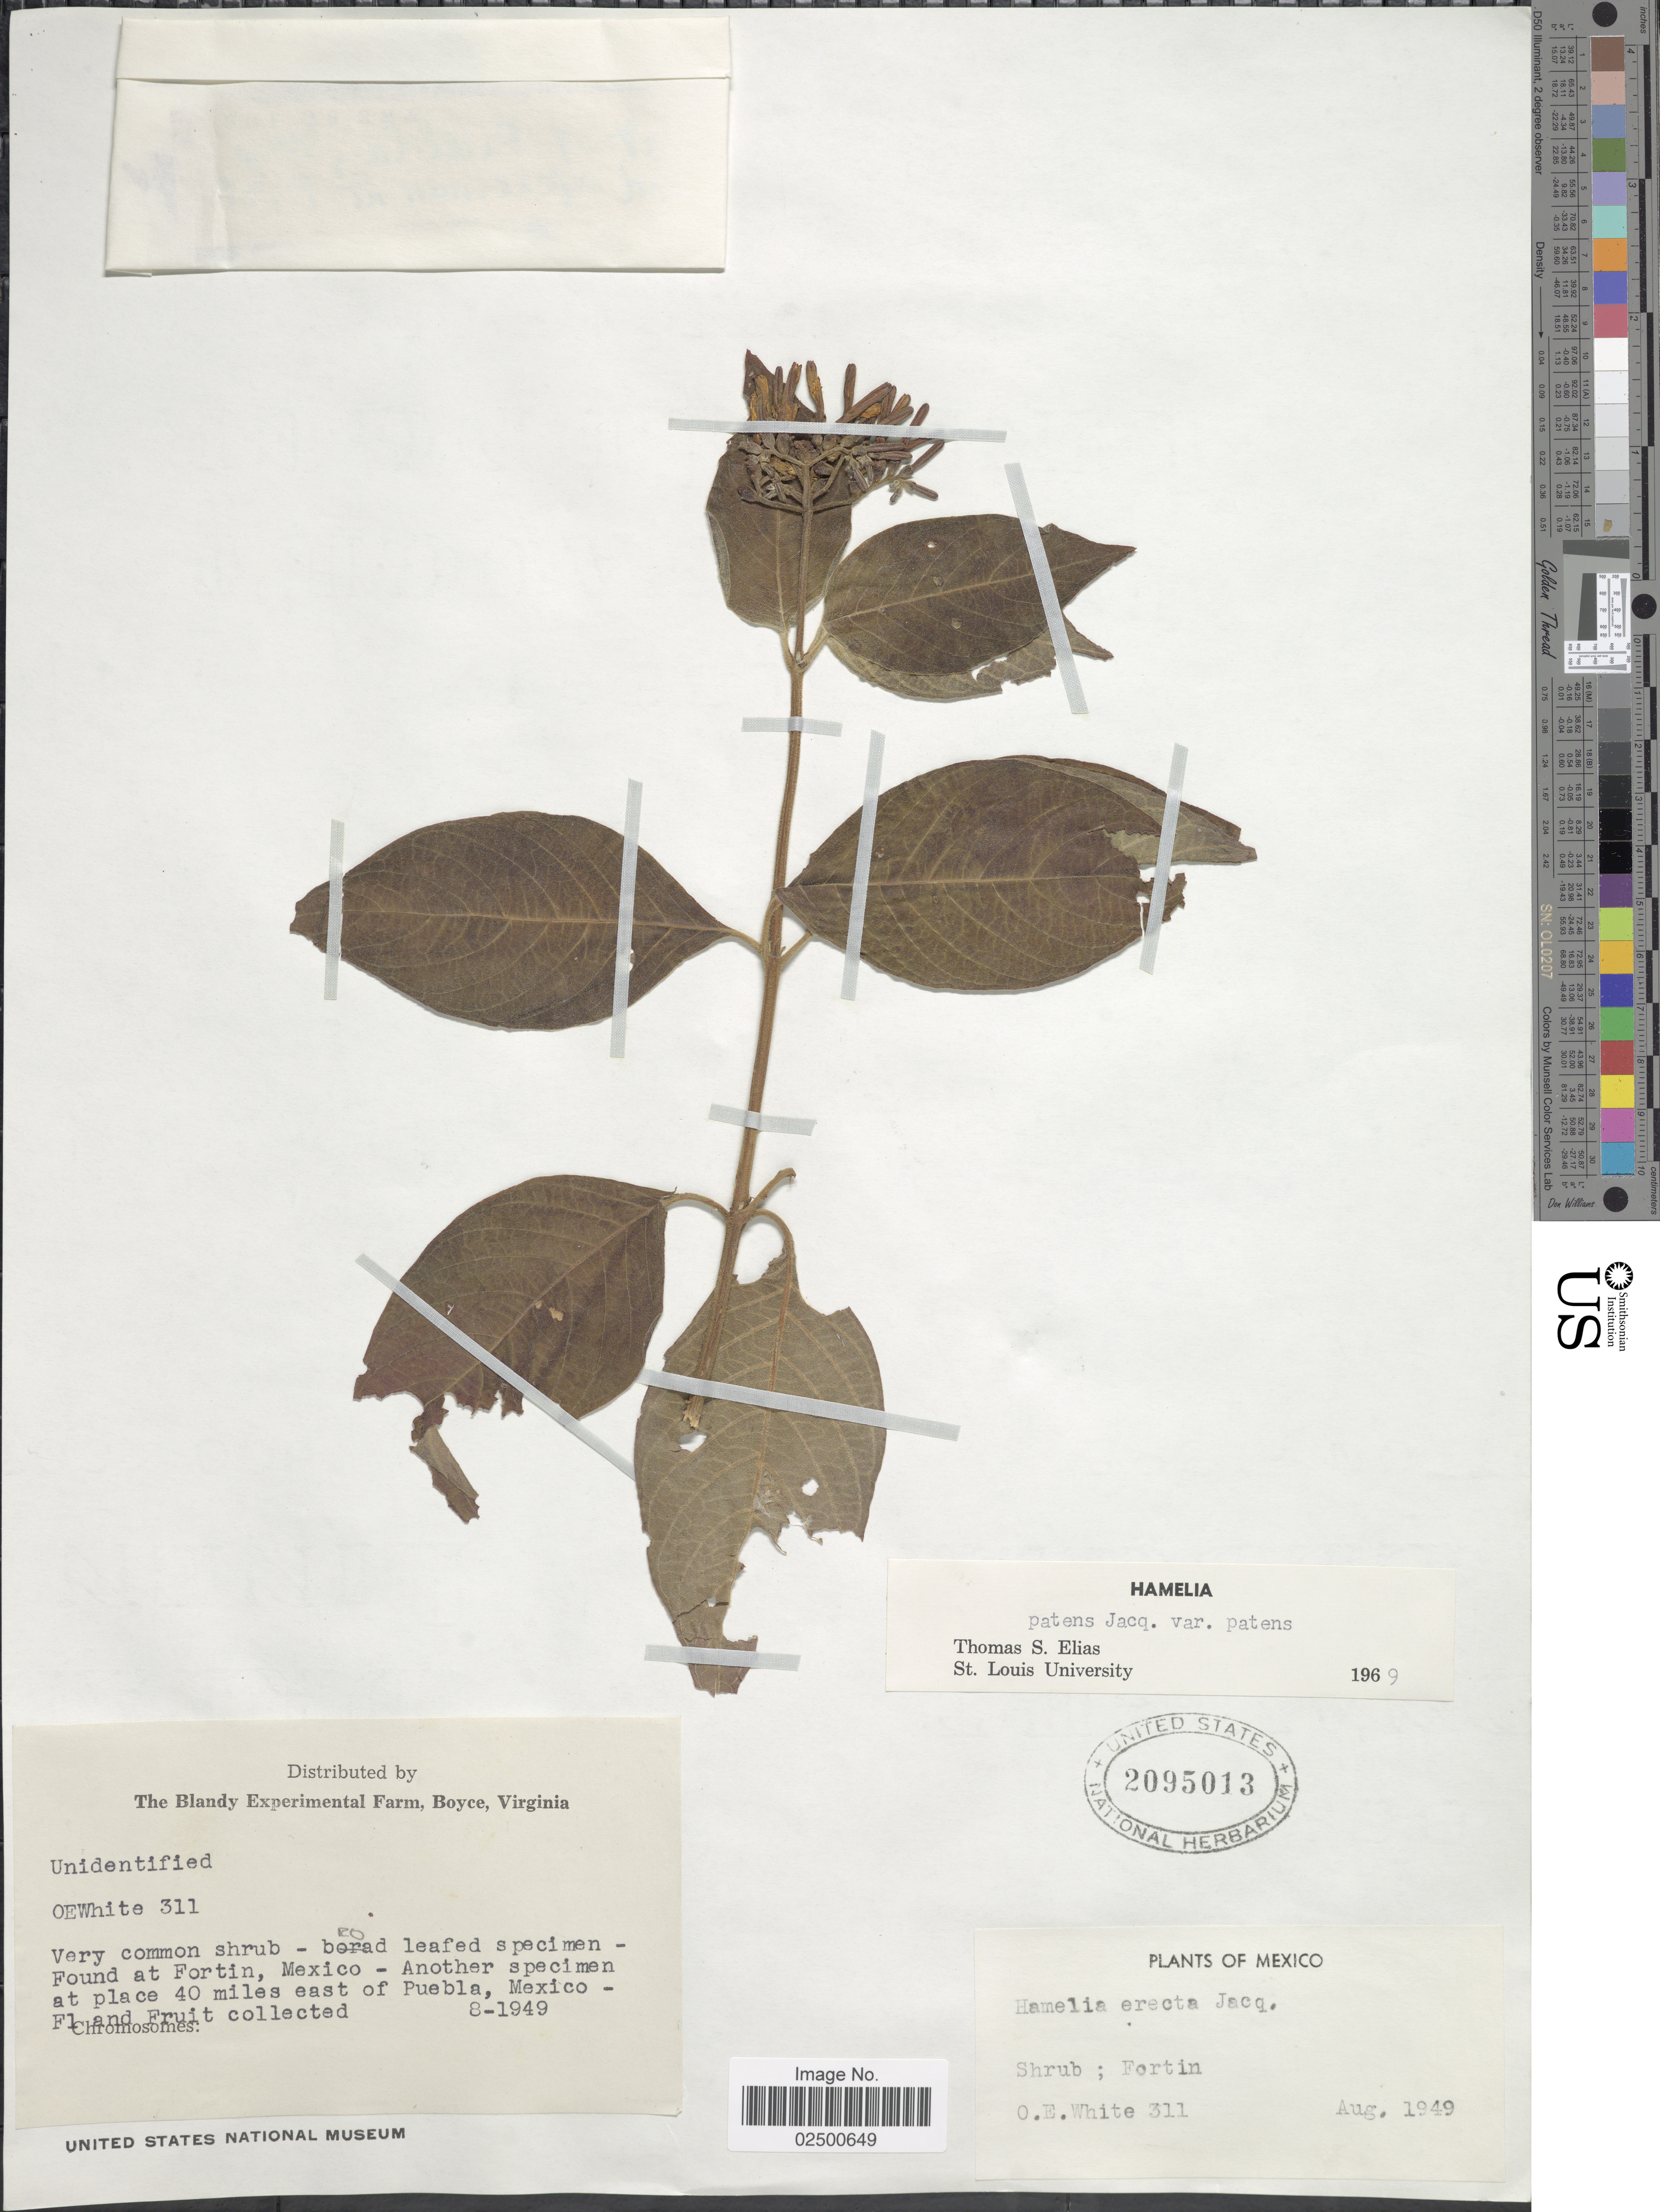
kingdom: Plantae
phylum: Tracheophyta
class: Magnoliopsida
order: Gentianales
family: Rubiaceae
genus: Hamelia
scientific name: Hamelia patens var. patens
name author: Jacq.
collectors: O. E. White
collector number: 311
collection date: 1949-08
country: Mexico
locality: Fortin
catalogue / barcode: US 2095013